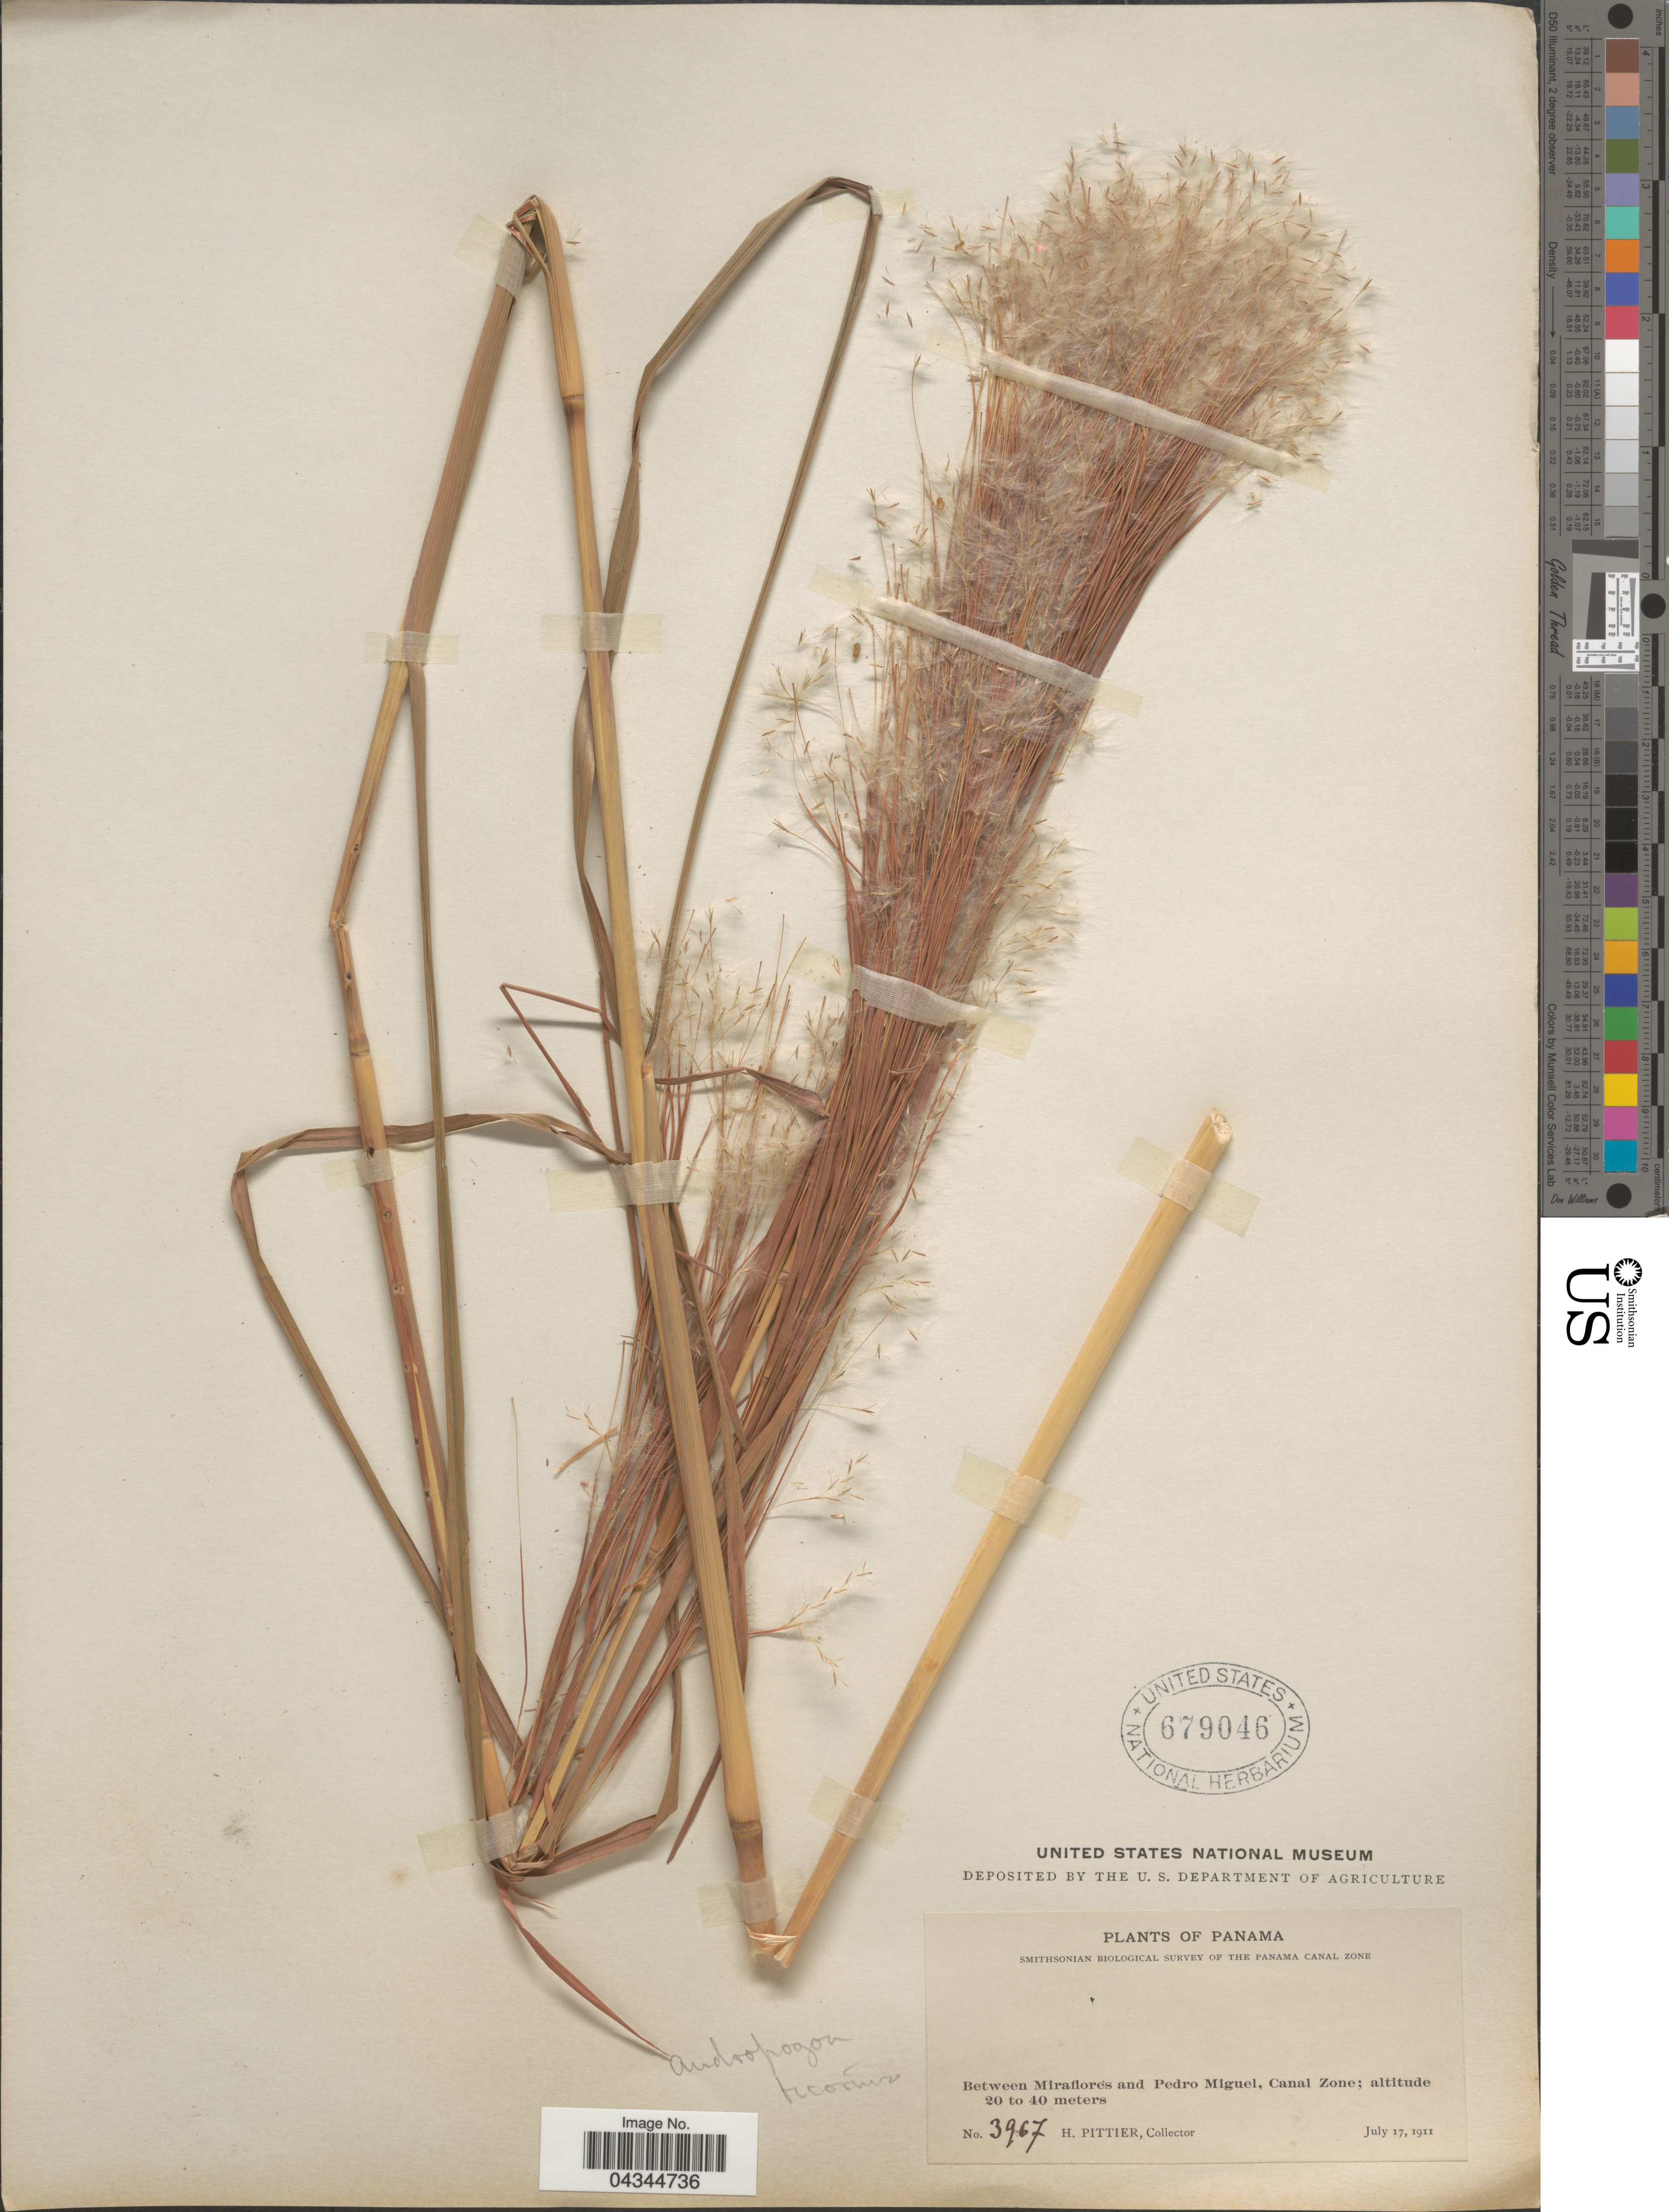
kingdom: Plantae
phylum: Tracheophyta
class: Liliopsida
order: Poales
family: Poaceae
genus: Andropogon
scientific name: Andropogon bicornis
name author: L.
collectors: H. F. Pittier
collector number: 3967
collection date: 1911-07-17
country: Panama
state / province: Colón / Panamá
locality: Smithsonian Biological Survey of the Panama Canal Zone. Between Miraflorés and Pedro Miguel, Canal Zone.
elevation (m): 20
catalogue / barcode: US 679046